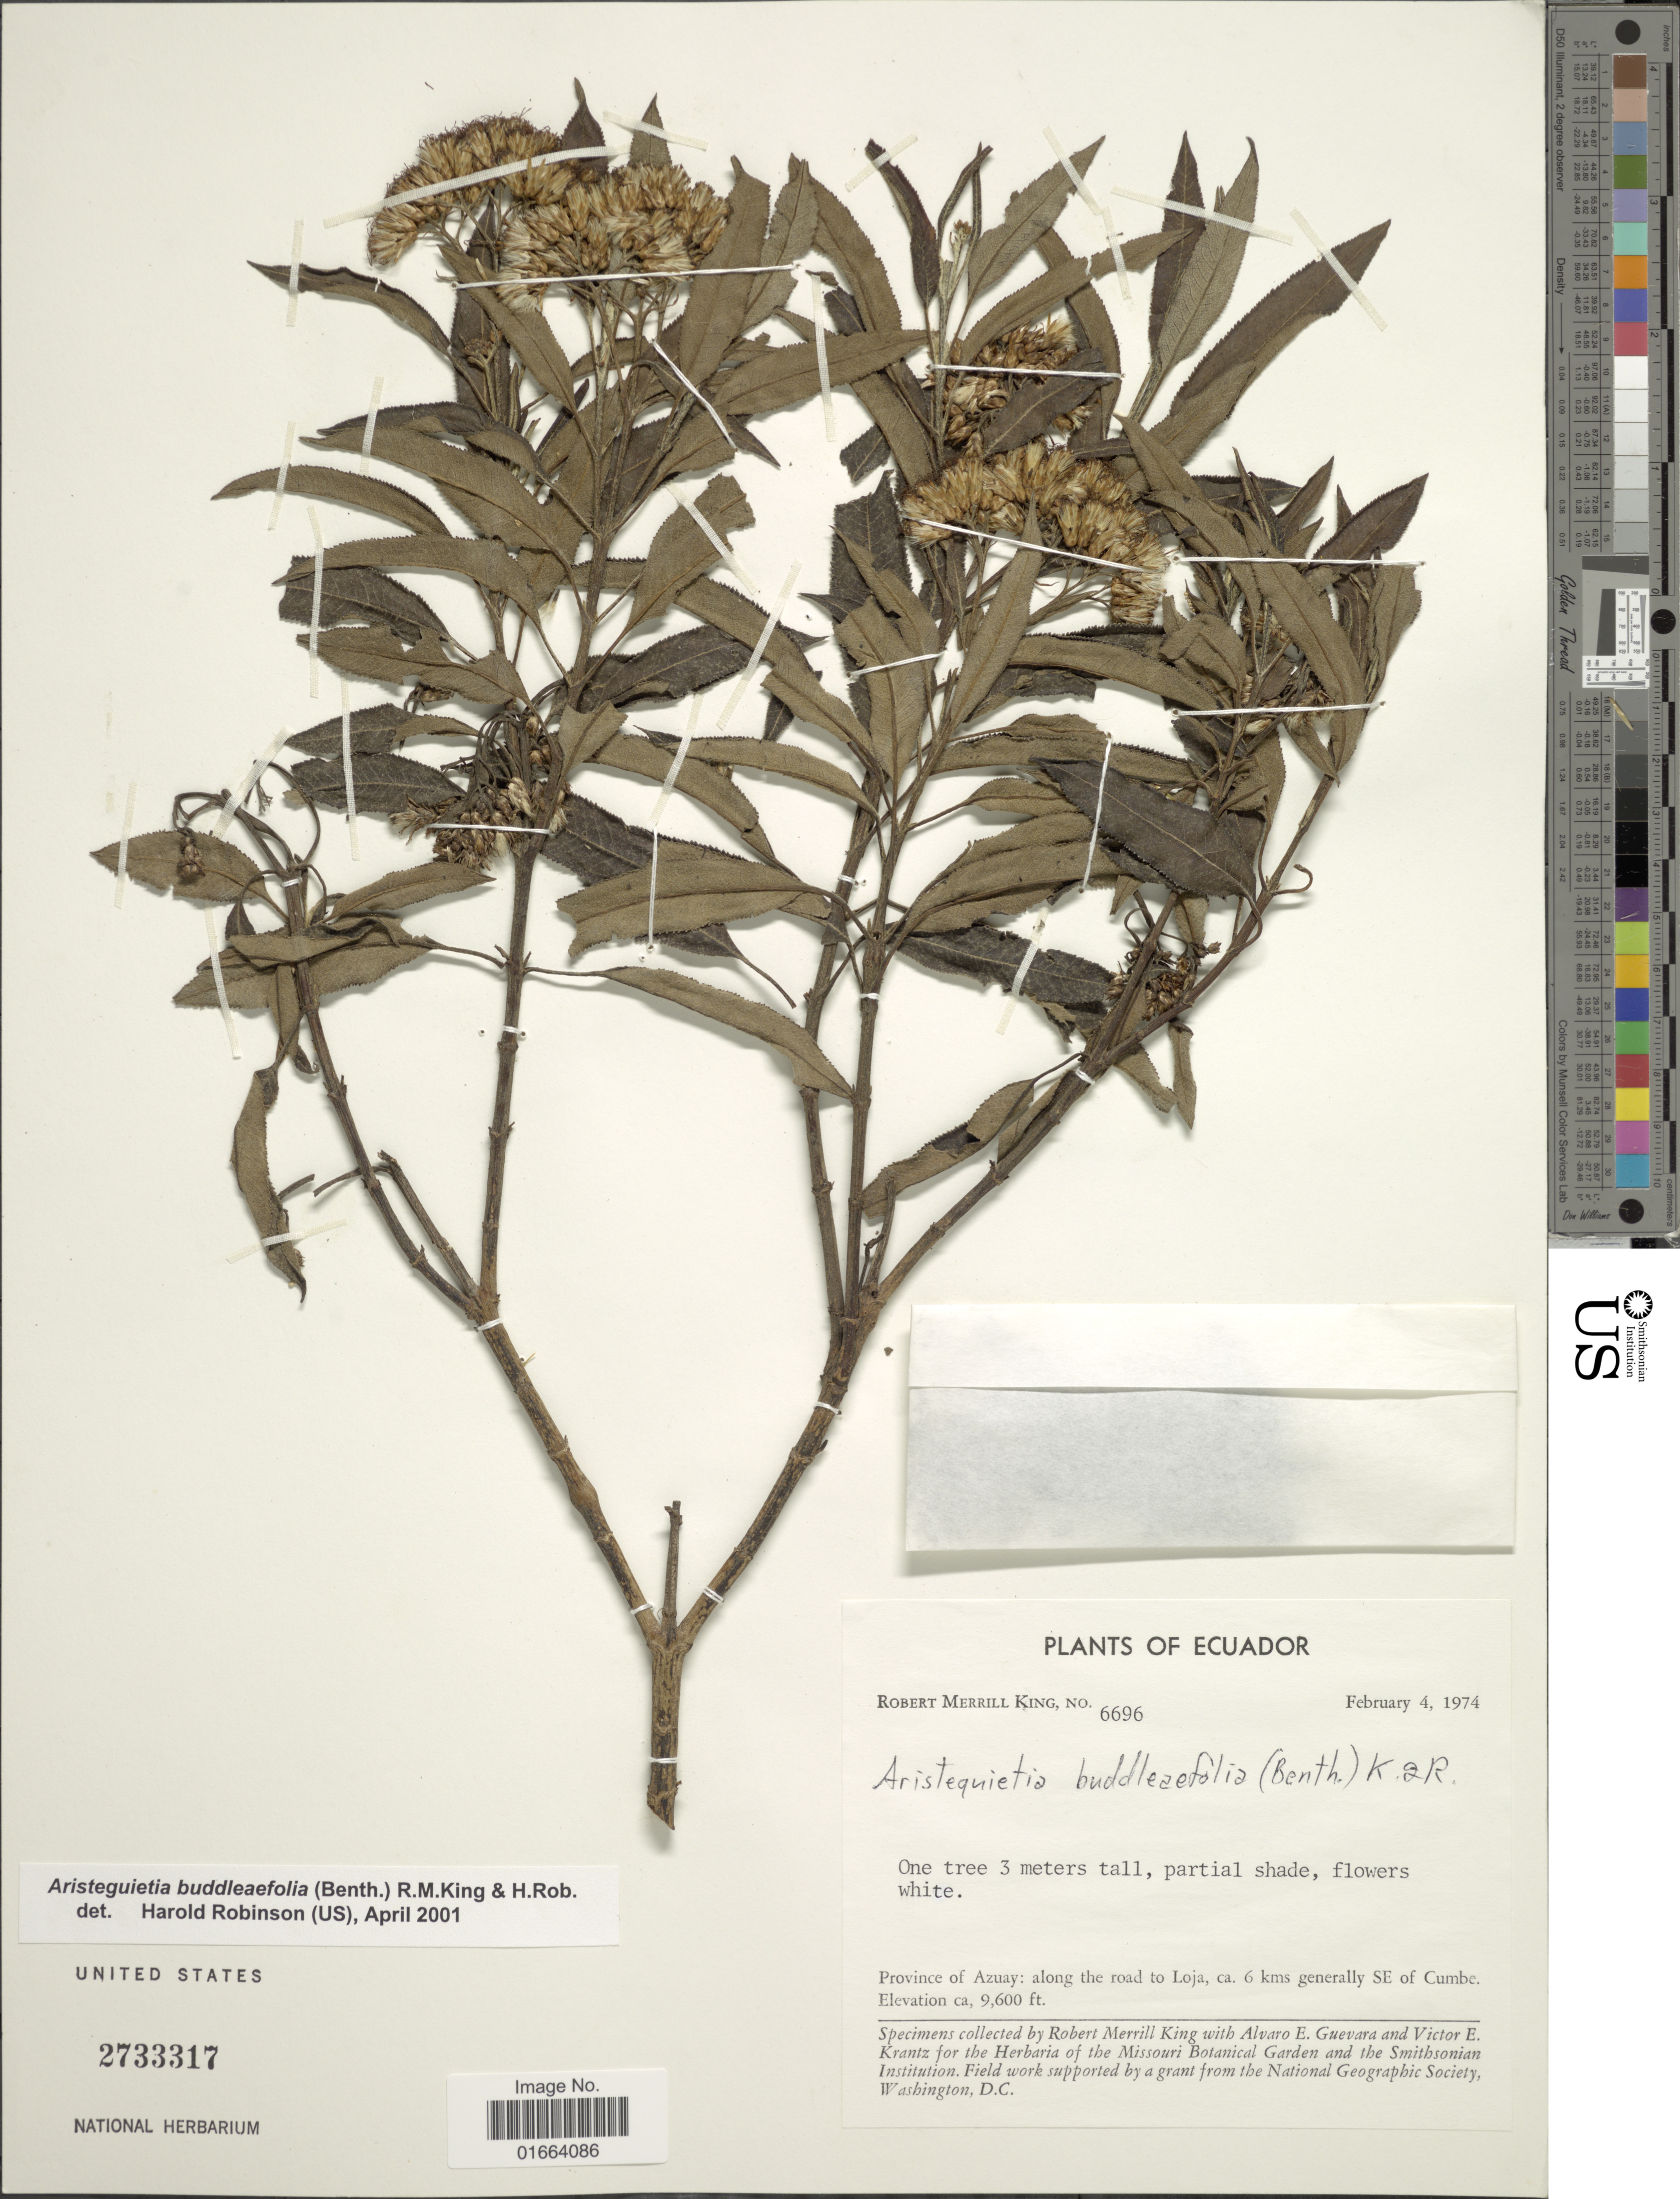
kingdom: Plantae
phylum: Tracheophyta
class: Magnoliopsida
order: Asterales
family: Asteraceae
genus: Aristeguietia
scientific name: Aristeguietia buddleaefolia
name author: (Benth.) R.M. King & H. Rob.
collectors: R. M. King, A. E. Guevara & V. Krantz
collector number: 6696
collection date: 1974-02-04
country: Ecuador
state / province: Azuay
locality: Along the road to Loja, ca. 6 kms generally SE of Cumbe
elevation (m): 2926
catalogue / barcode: US 2733317